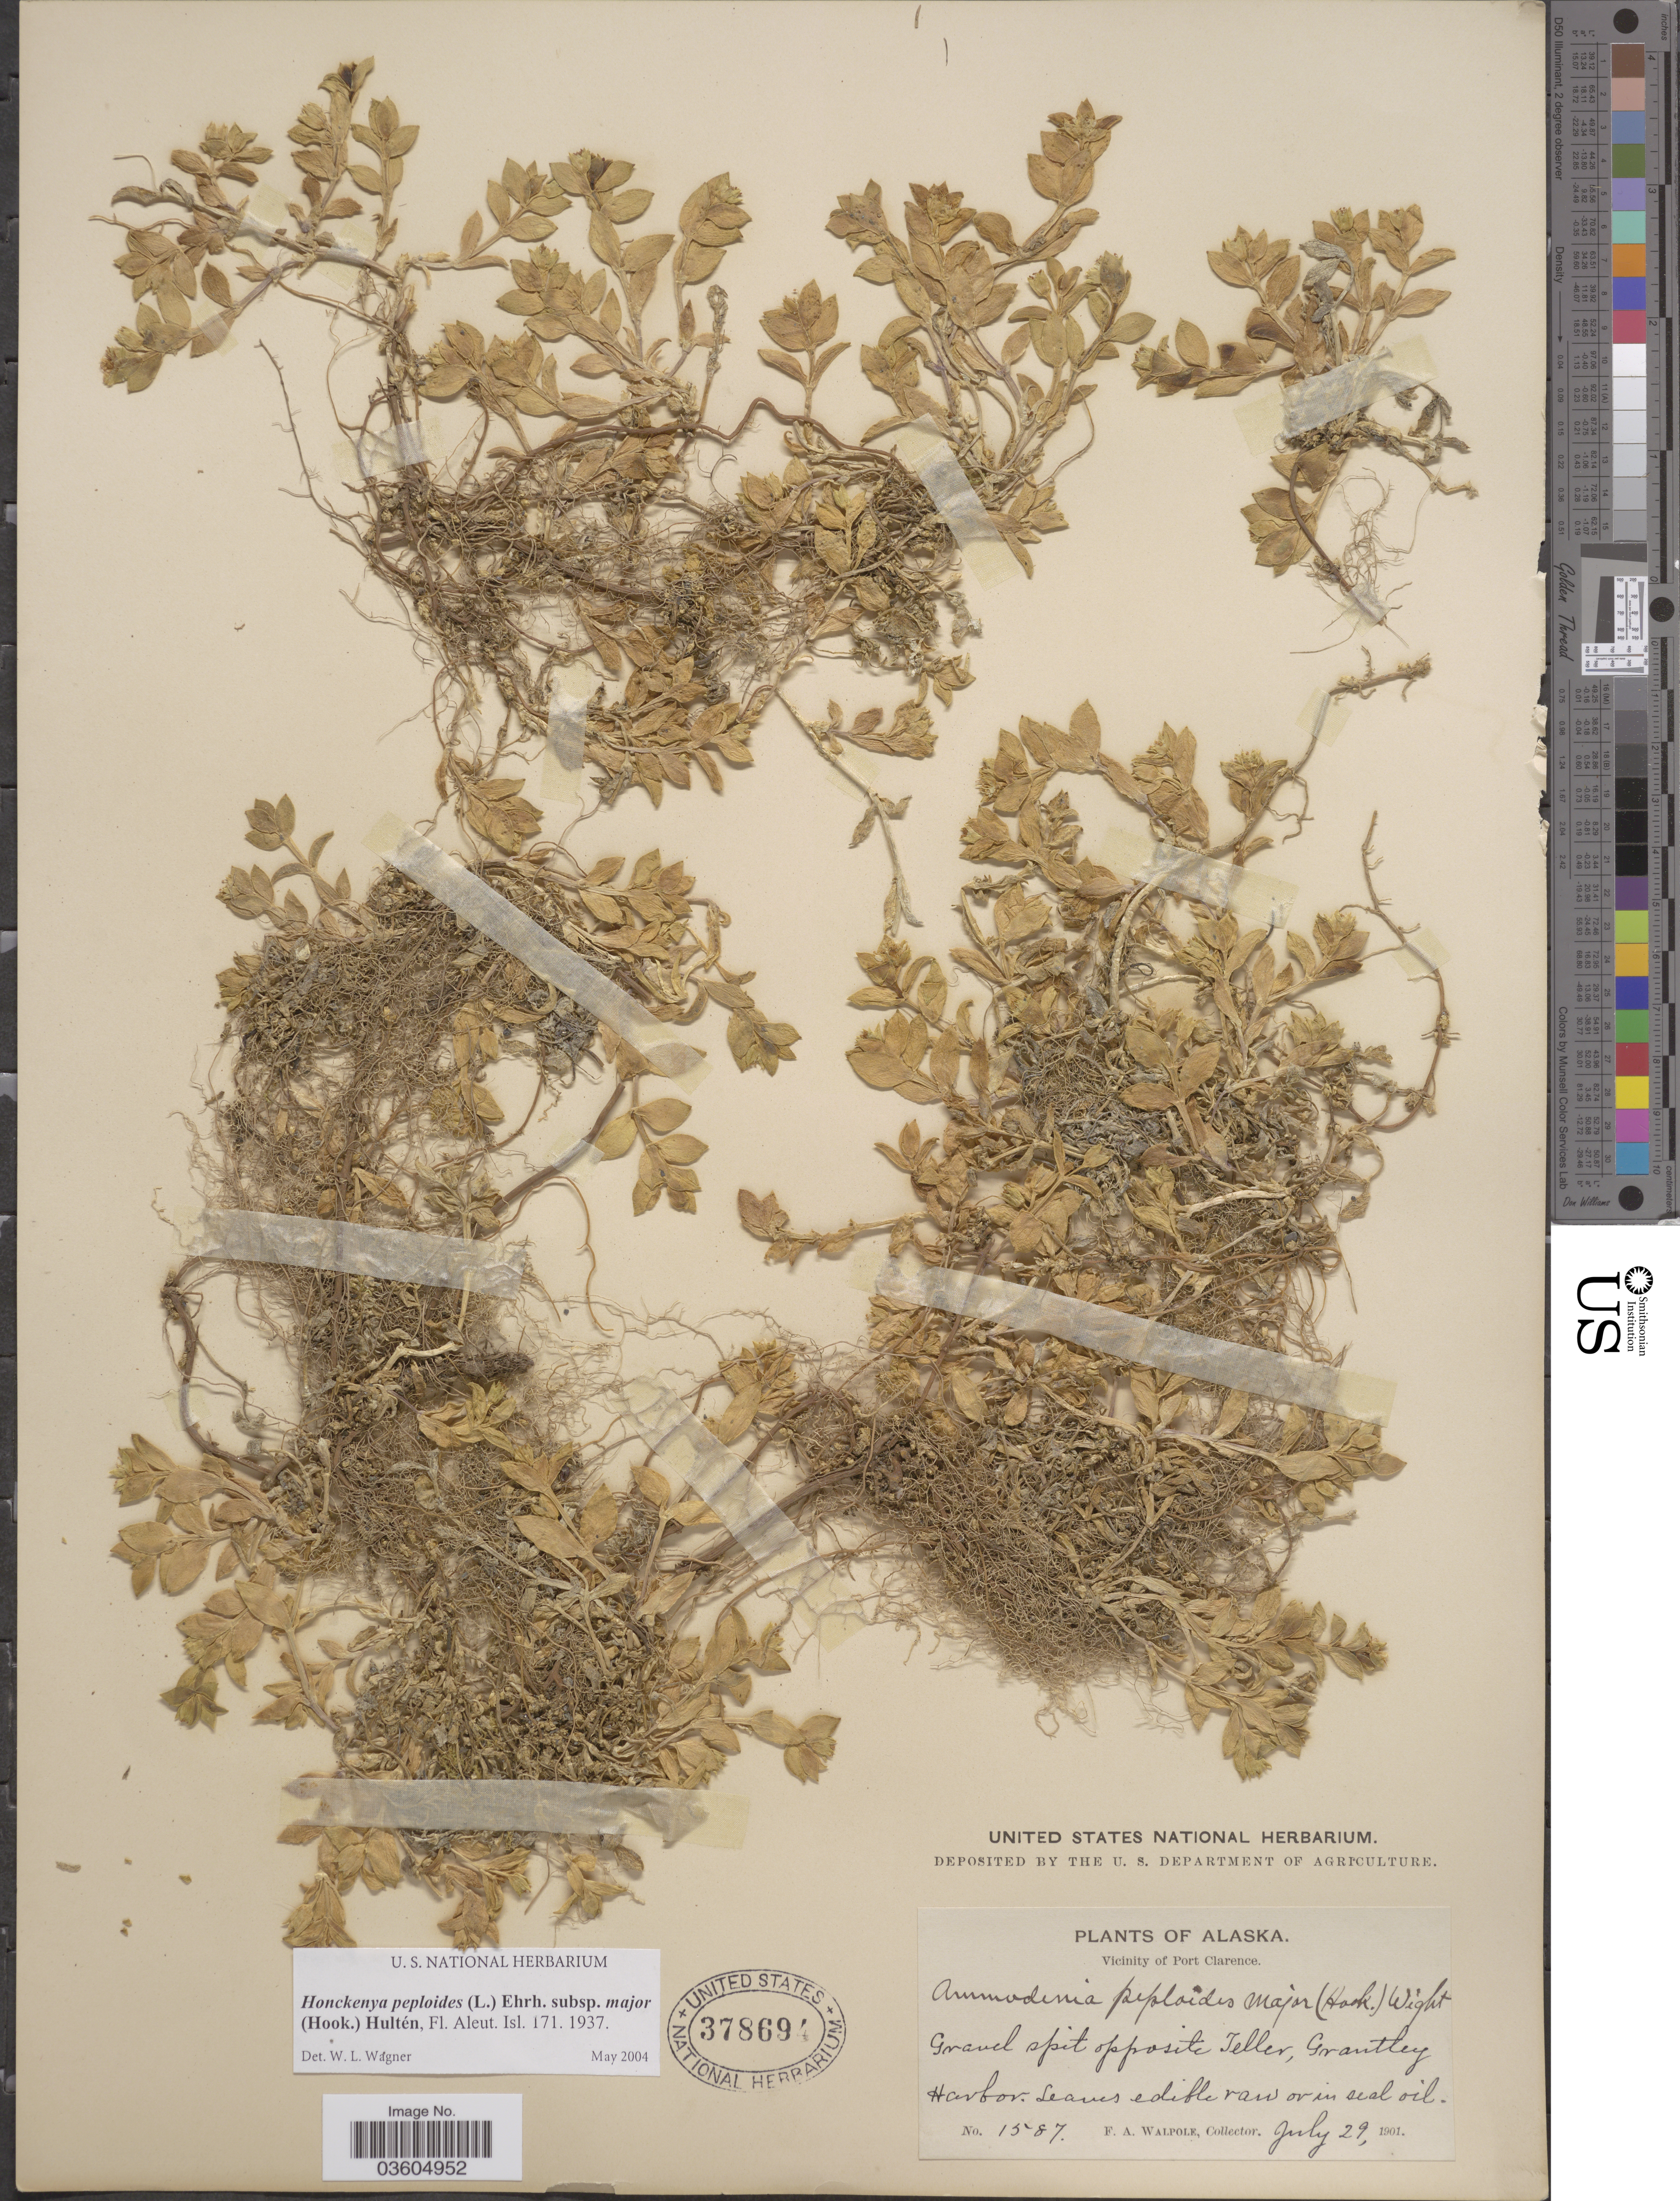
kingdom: Plantae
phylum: Tracheophyta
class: Magnoliopsida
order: Caryophyllales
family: Caryophyllaceae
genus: Honckenya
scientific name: Honckenya peploides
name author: (L.) Ehrh.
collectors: F. Walpole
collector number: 1587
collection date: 1901-07-29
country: United States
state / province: Alaska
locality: Vicinity of Port Clarence. Gravel spit opposite Teller, Grantley Harbor.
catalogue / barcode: US 378694